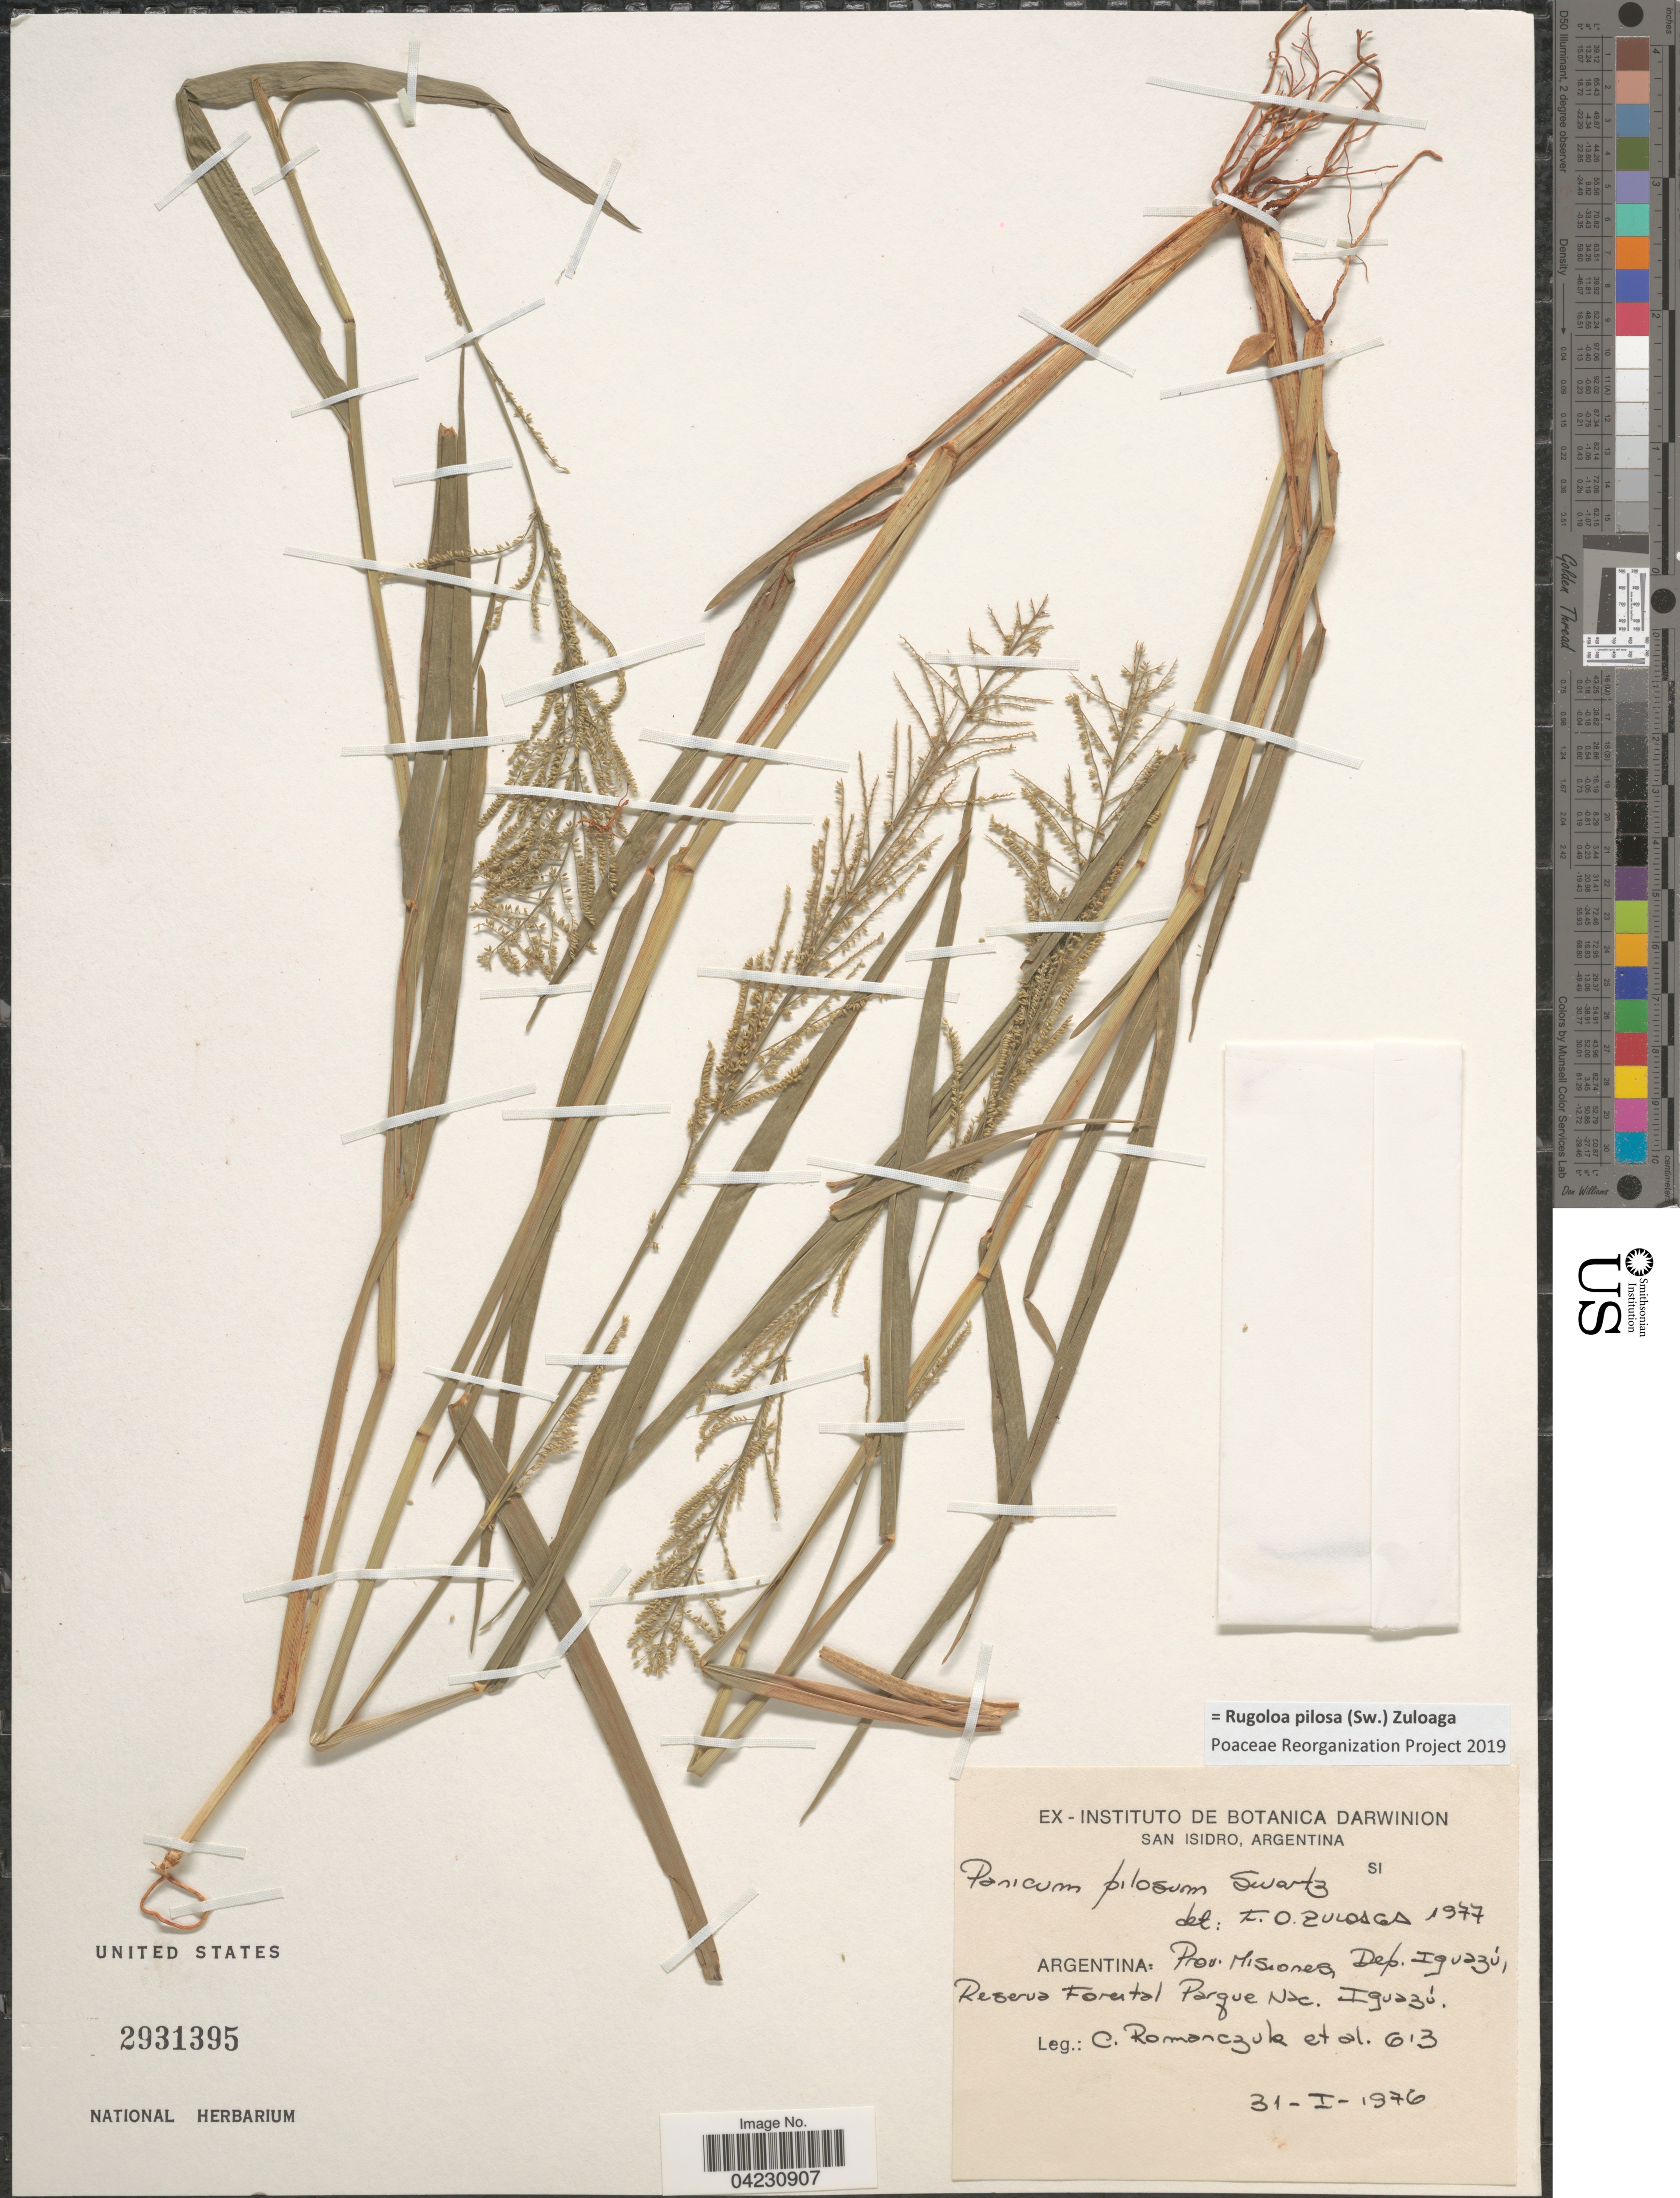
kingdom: Plantae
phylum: Tracheophyta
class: Liliopsida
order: Poales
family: Poaceae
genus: Rugoloa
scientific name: Rugoloa pilosa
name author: (Sw.) Zuloaga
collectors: C. Romanczuk & et al.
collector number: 63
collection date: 1976-01-31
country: Argentina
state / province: Misiones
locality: Dep. Iguazú, Reserva Forestal Parque Nac. Iguazú.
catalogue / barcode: US 2931395